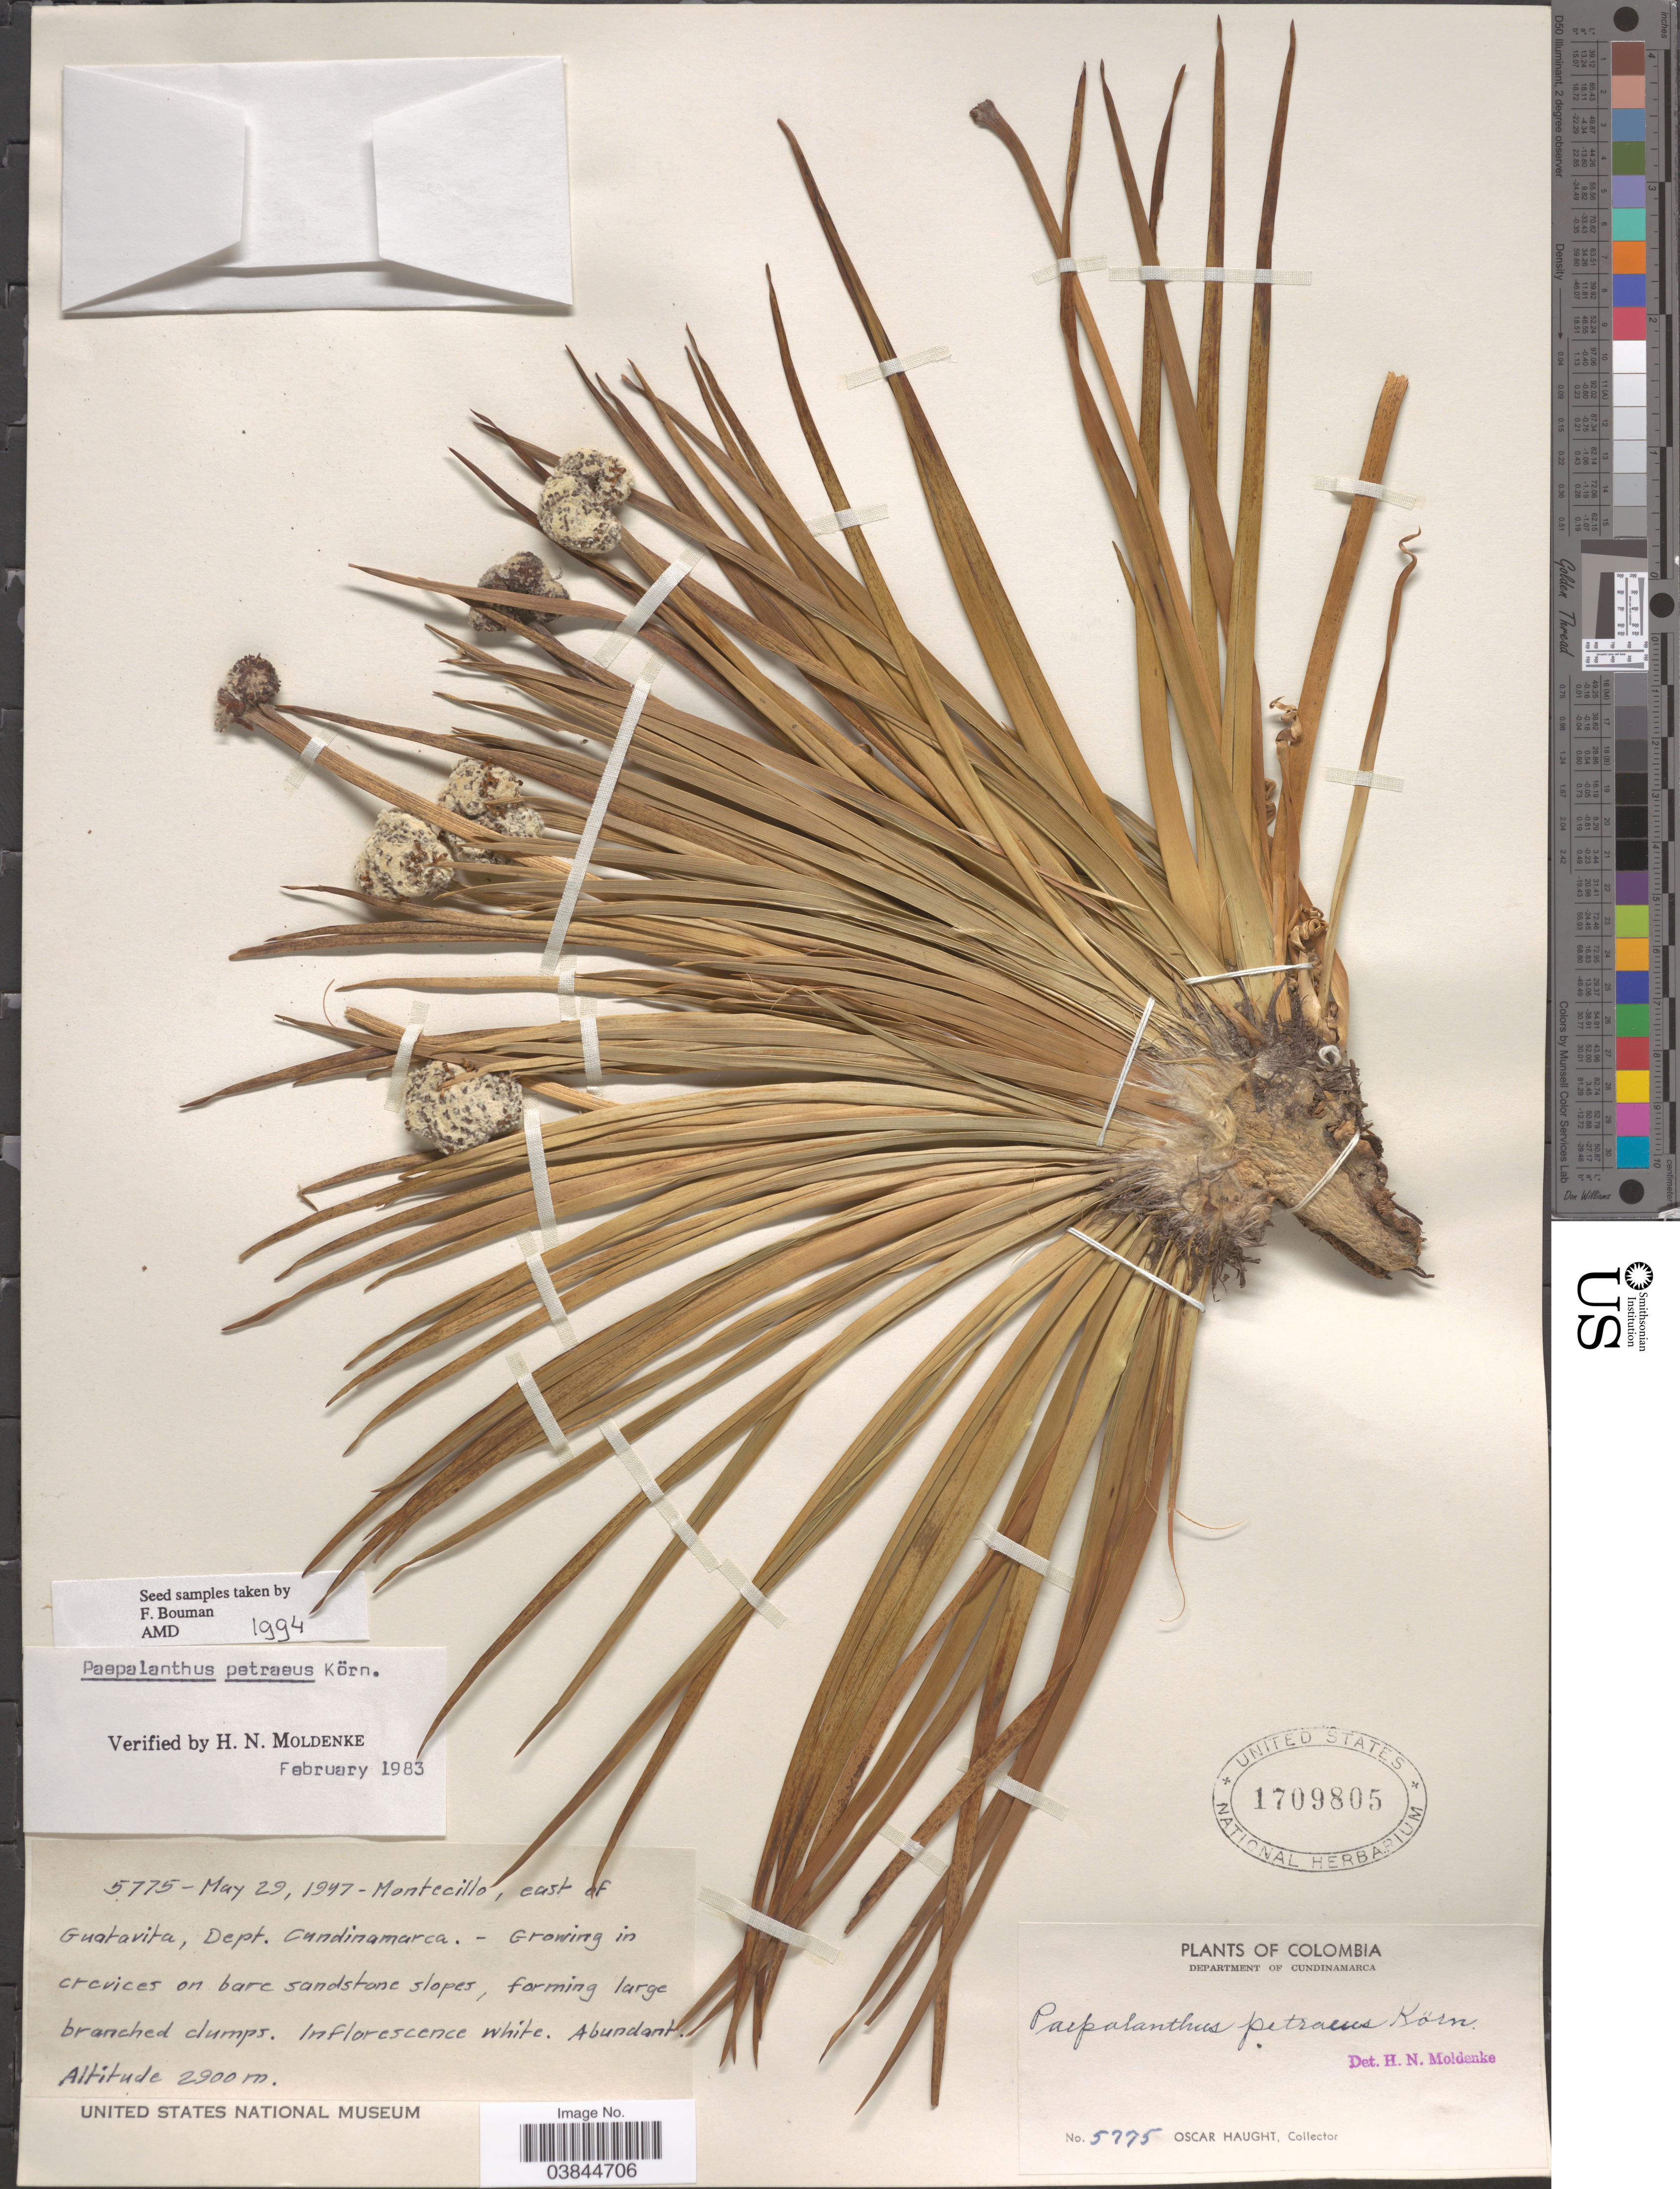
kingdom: Plantae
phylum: Tracheophyta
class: Liliopsida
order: Poales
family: Eriocaulaceae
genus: Paepalanthus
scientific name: Paepalanthus petraeus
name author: Körn. in Mart.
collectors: O. L. Haught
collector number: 5775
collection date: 1947-05-29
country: Colombia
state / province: Cundinamarca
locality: Department of Cundinamarca. Montecillo, east of Guatavita.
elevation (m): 2900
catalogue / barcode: US 1709805